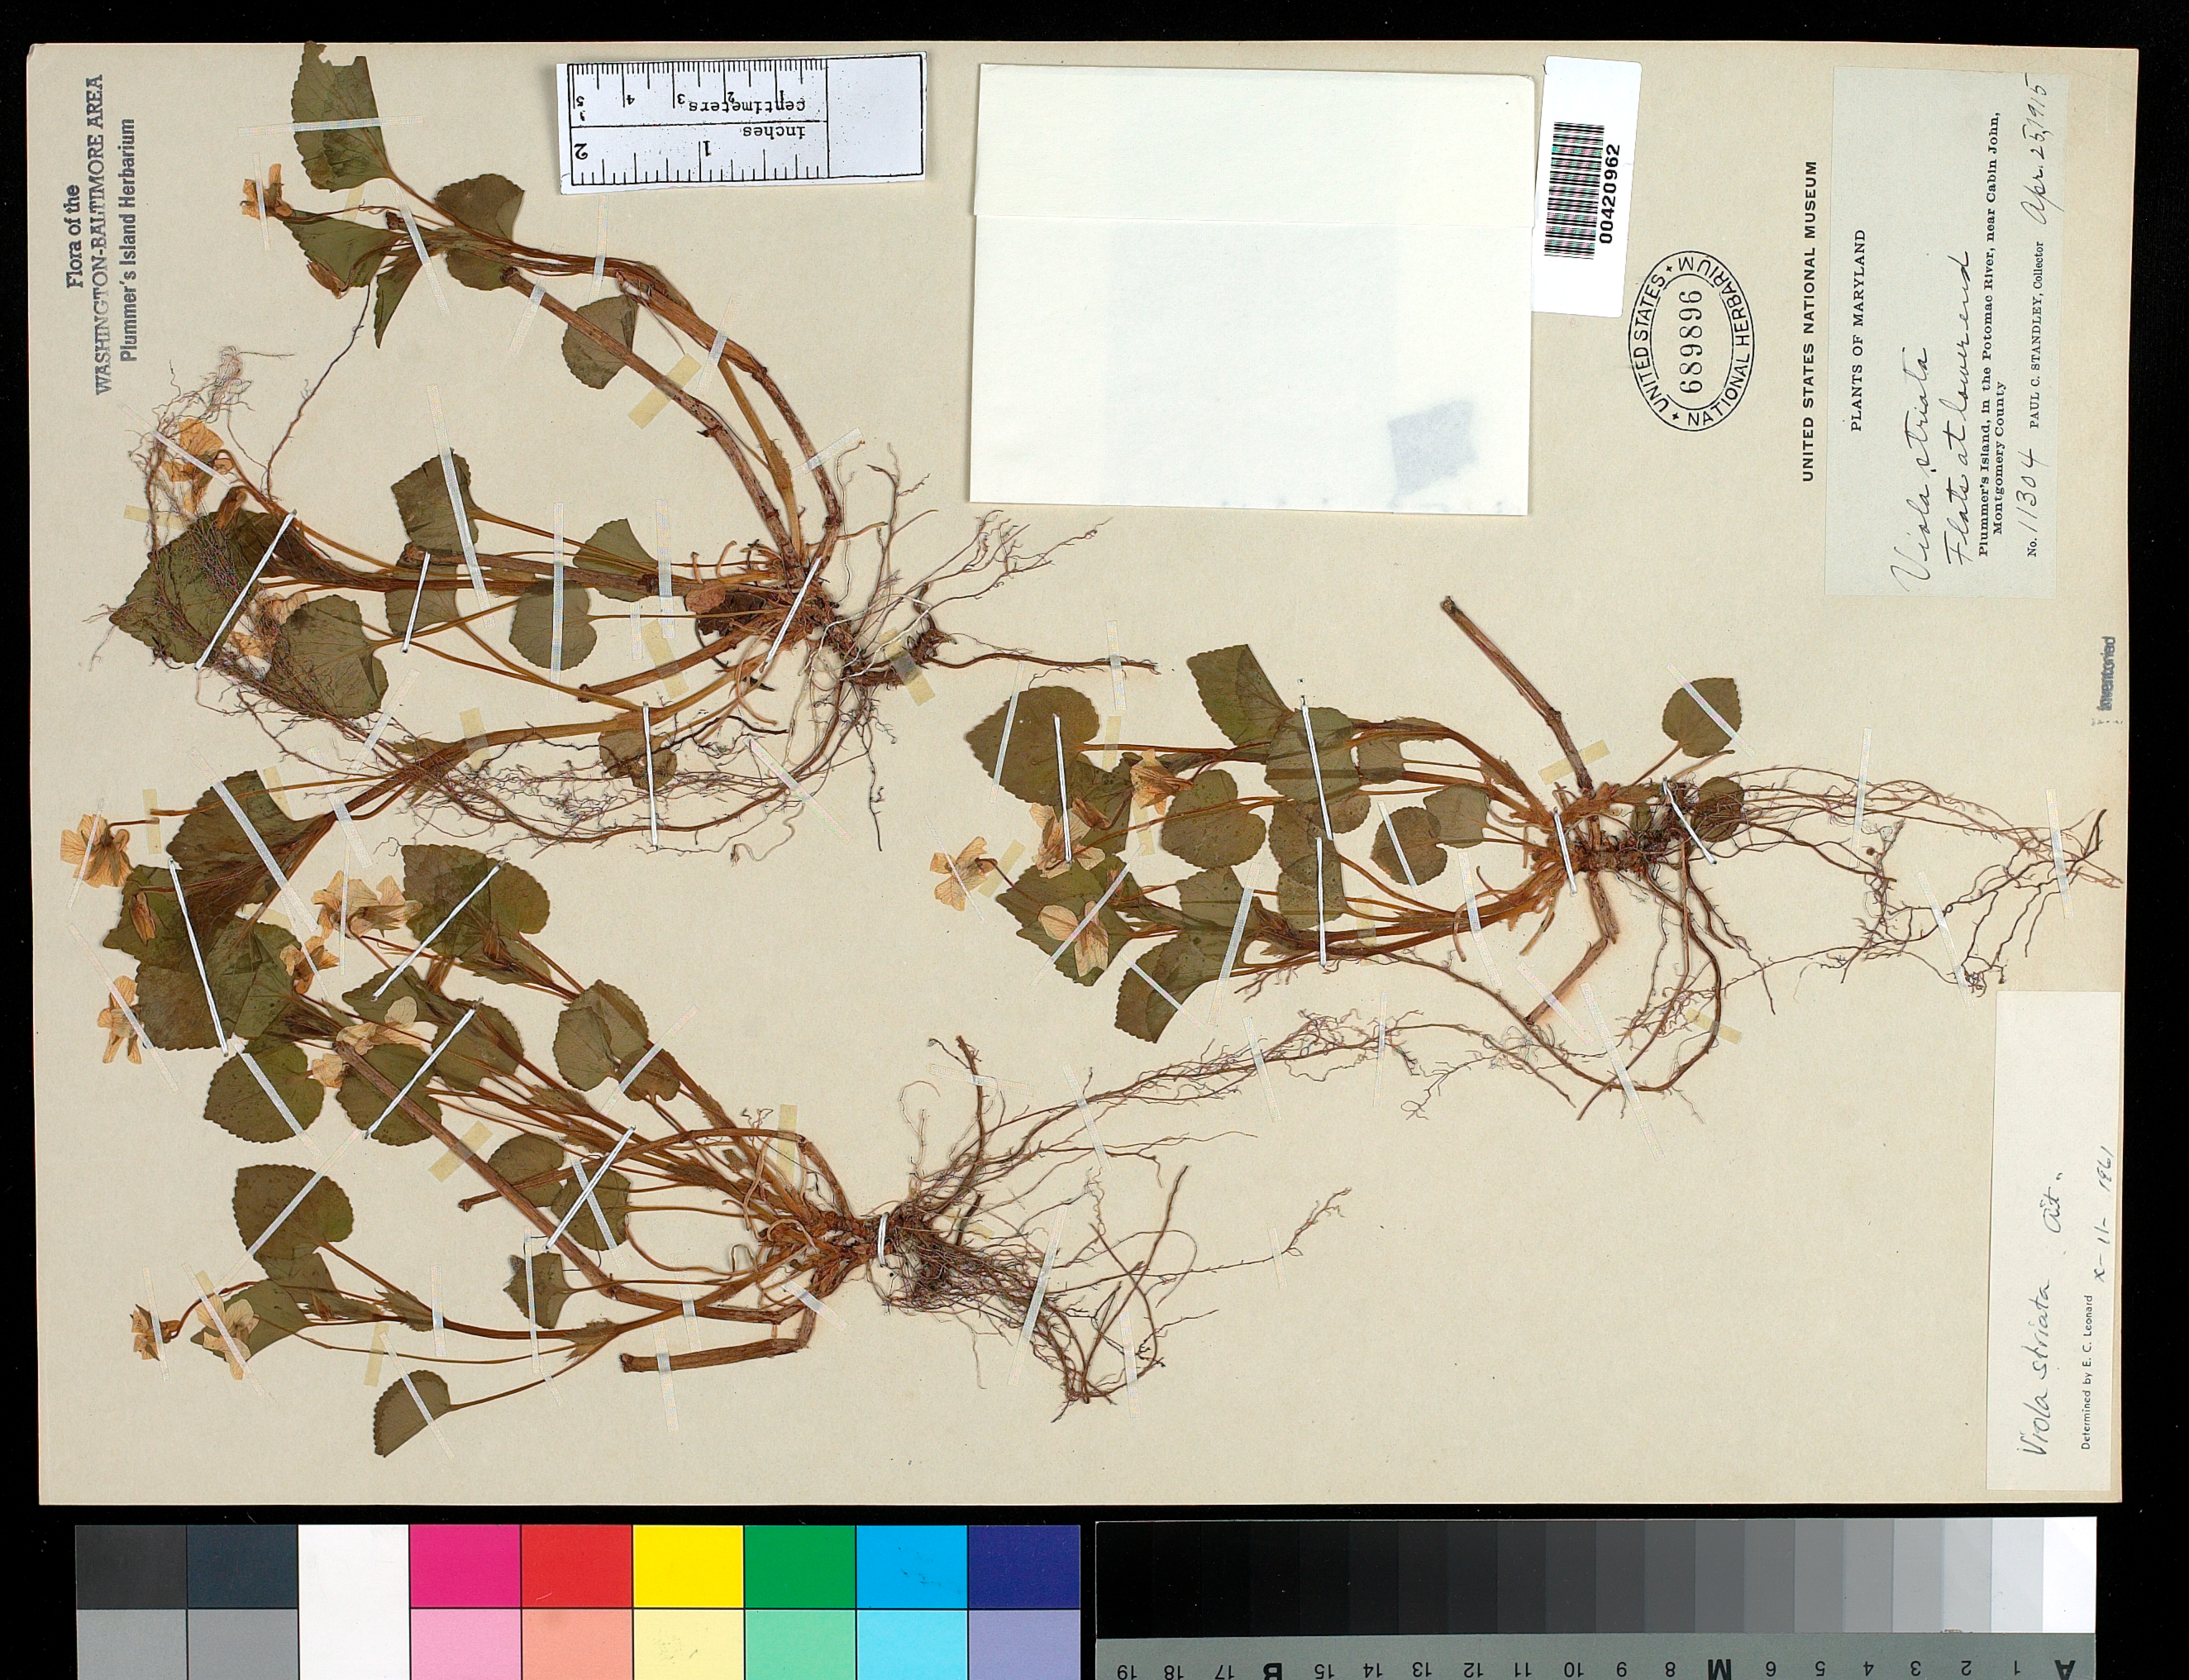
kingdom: Plantae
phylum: Tracheophyta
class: Magnoliopsida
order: Malpighiales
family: Violaceae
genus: Viola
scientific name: Viola striata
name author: Aiton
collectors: P. C. Standley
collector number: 11304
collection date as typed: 25 Apr 1915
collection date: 1915-04-25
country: United States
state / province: Maryland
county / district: Montgomery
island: Plummers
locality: Plummer's Island; flats at lower end C. & O. Canal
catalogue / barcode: US 689896